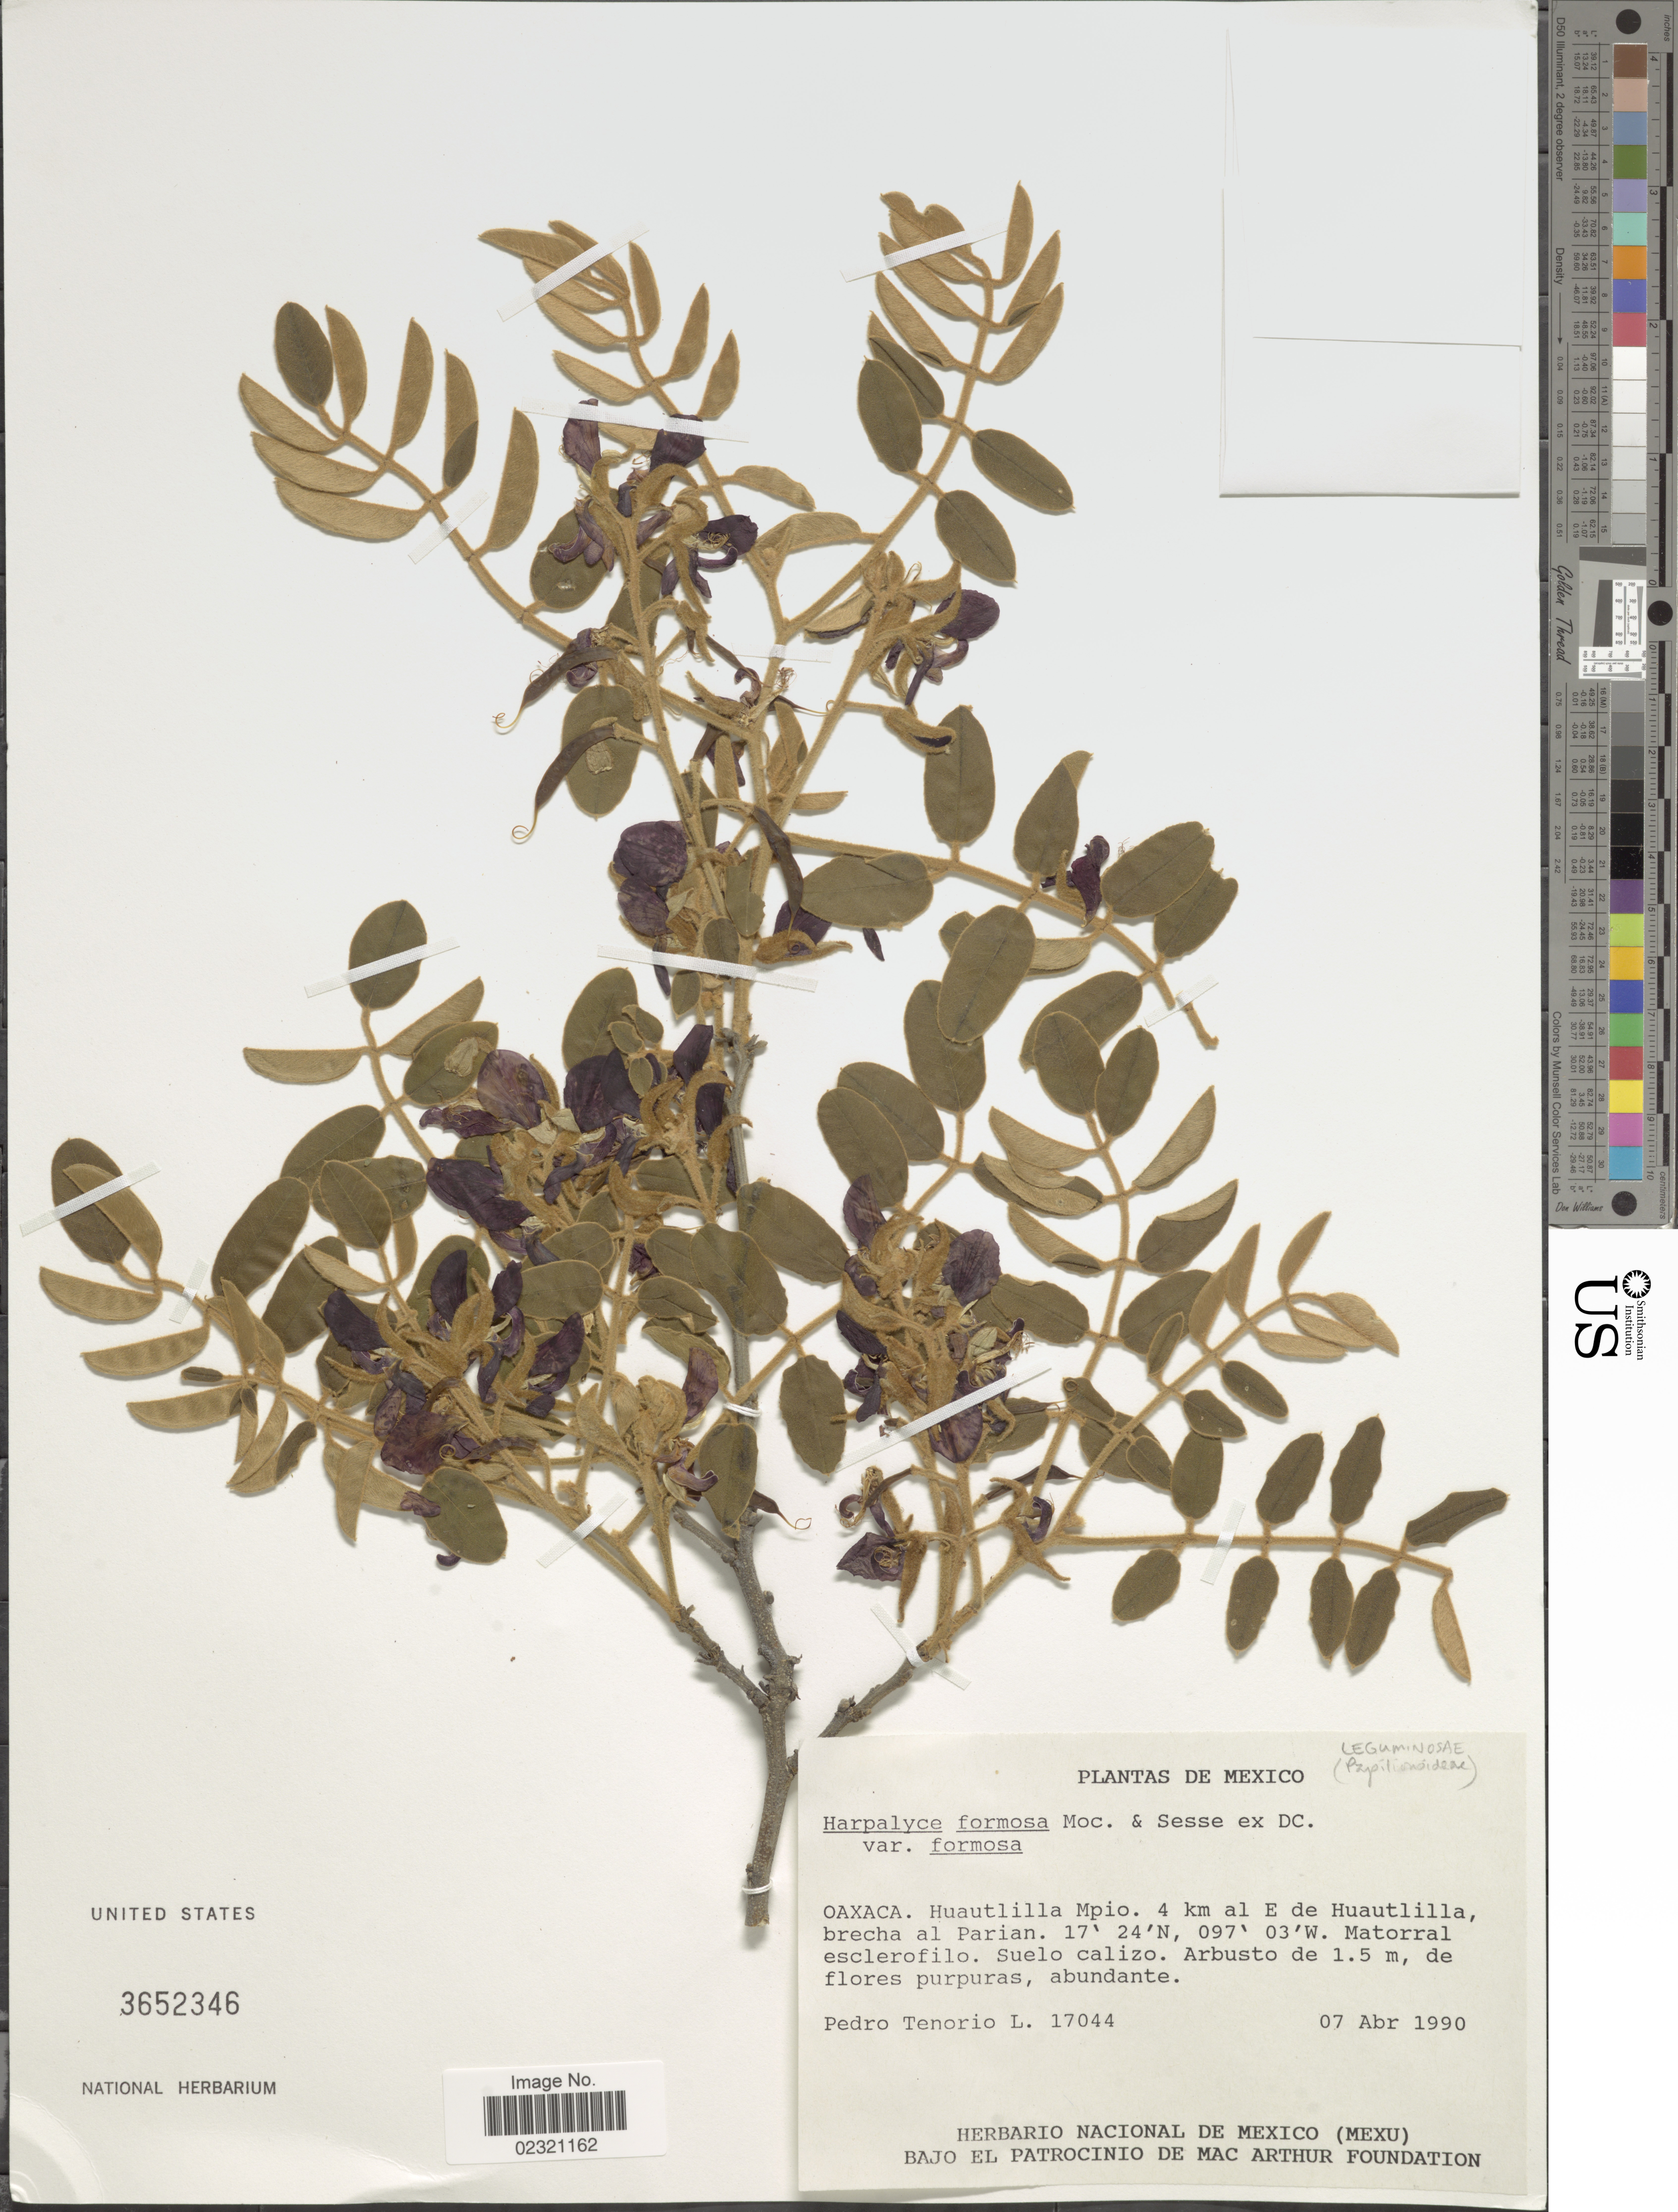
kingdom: Plantae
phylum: Tracheophyta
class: Magnoliopsida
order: Fabales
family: Fabaceae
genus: Harpalyce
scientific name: Harpalyce formosa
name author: DC.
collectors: P. Tenorio L.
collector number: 17044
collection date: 1990-04-07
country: Mexico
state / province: Oaxaca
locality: Huautlilla Mpio., 4 km al E de Huautlilla brecha al Parian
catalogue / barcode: US 3652346